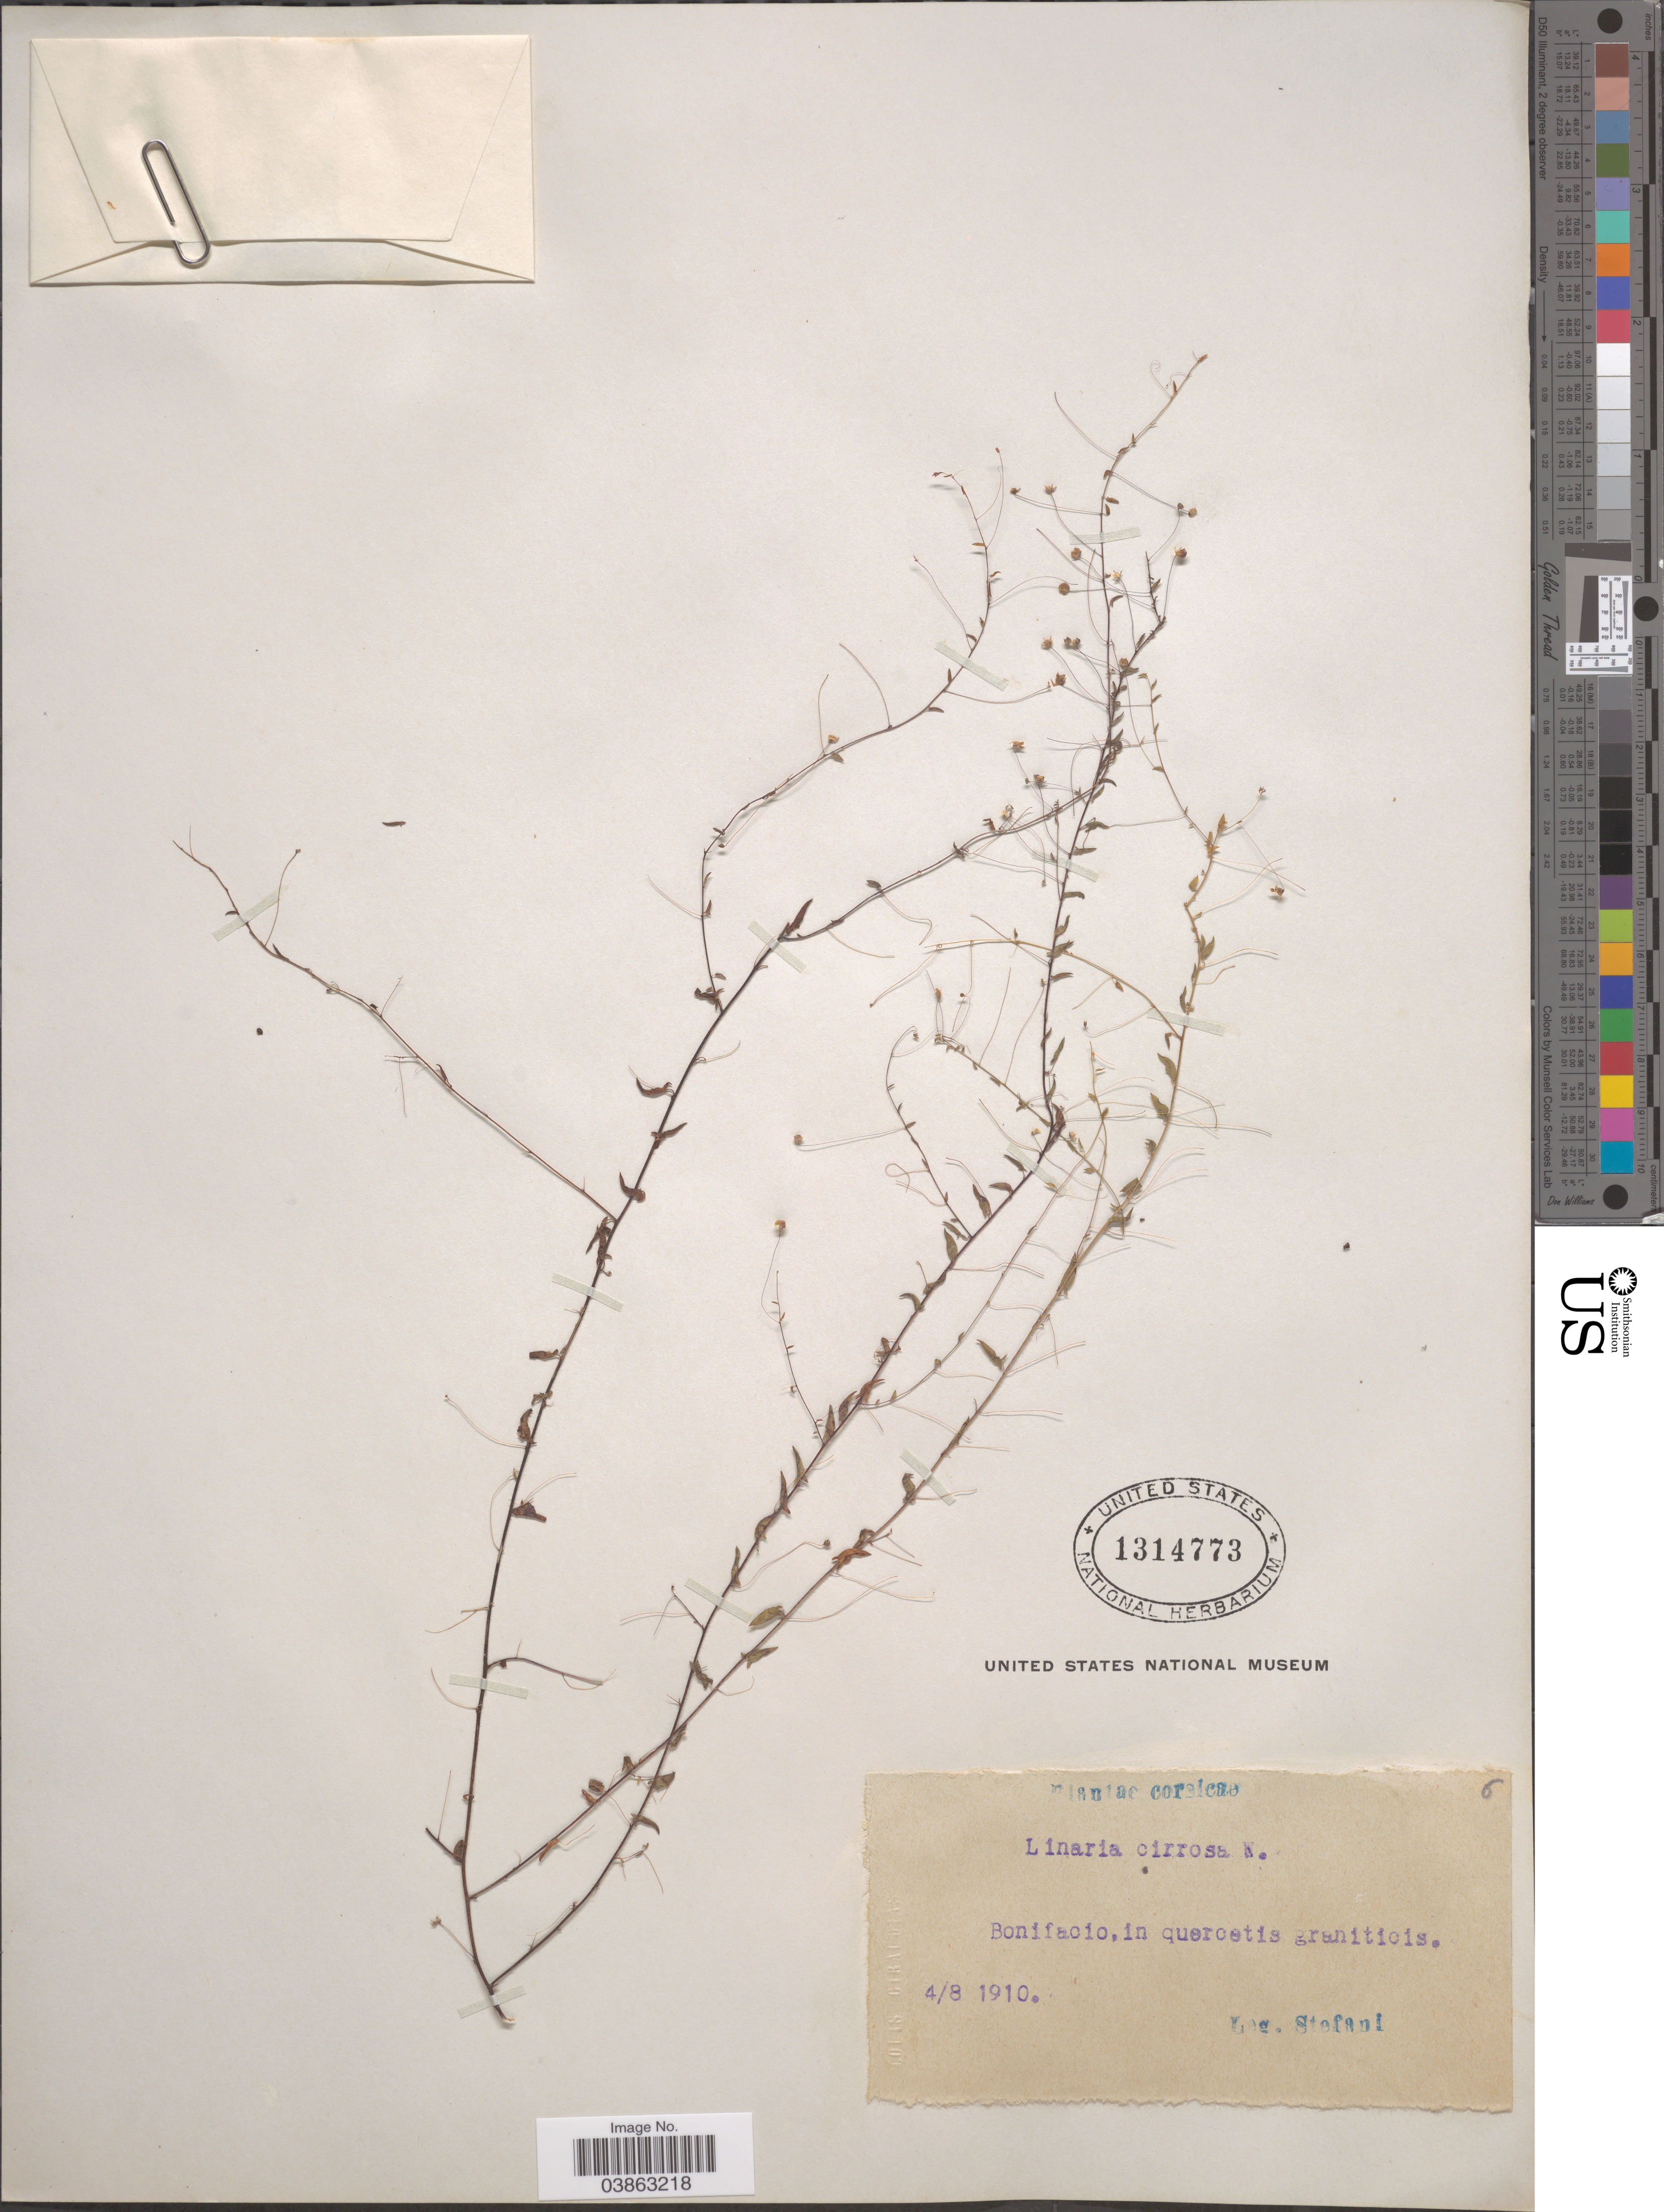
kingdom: Plantae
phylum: Tracheophyta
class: Magnoliopsida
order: Lamiales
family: Plantaginaceae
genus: Linaria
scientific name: Linaria cirrhosa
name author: (L.) Cav.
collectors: Stefani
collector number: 6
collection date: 1910-08-04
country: France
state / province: Corsica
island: Corse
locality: Bonifacio, in quercetis graniticis.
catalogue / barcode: US 1314773